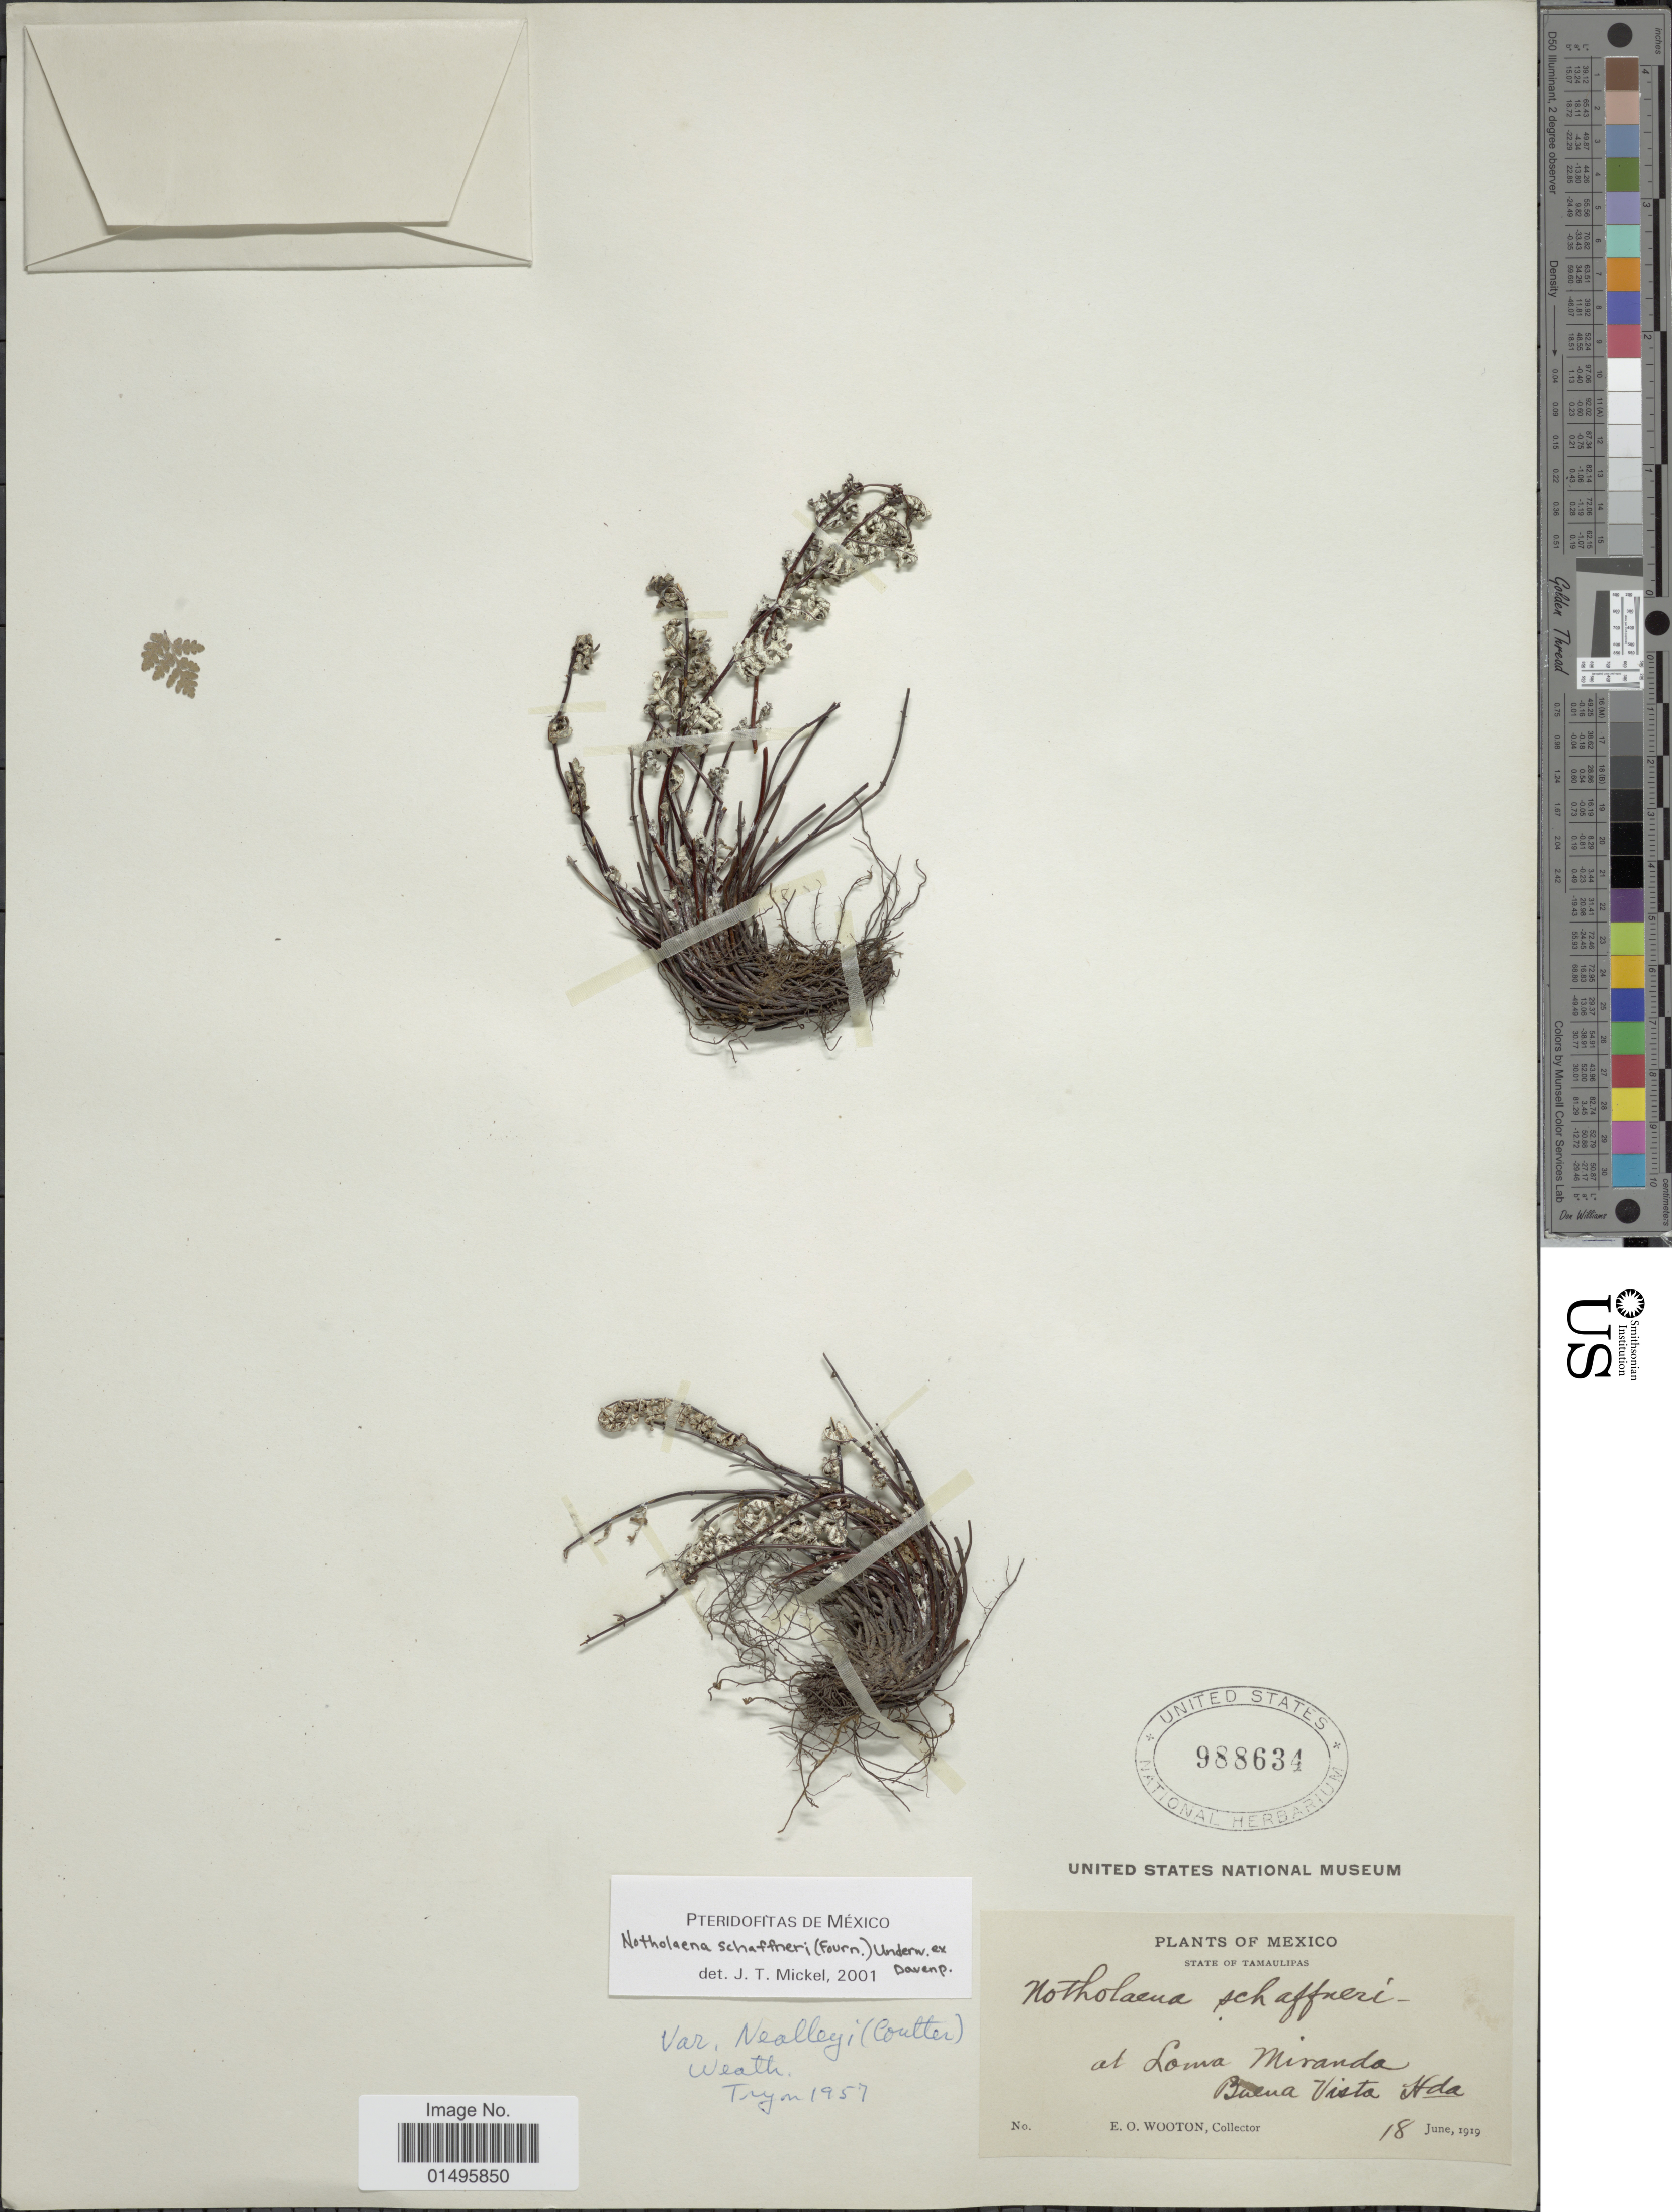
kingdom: Plantae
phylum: Tracheophyta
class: Polypodiopsida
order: Polypodiales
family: Pteridaceae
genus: Notholaena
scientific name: Notholaena schaffneri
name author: (E. Fourn.) Underw.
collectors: E. O. Wooton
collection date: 1919-06-18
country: Mexico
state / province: Tamaulipas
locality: At Loma Miranda, Buena Vista Hda.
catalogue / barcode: US 988634